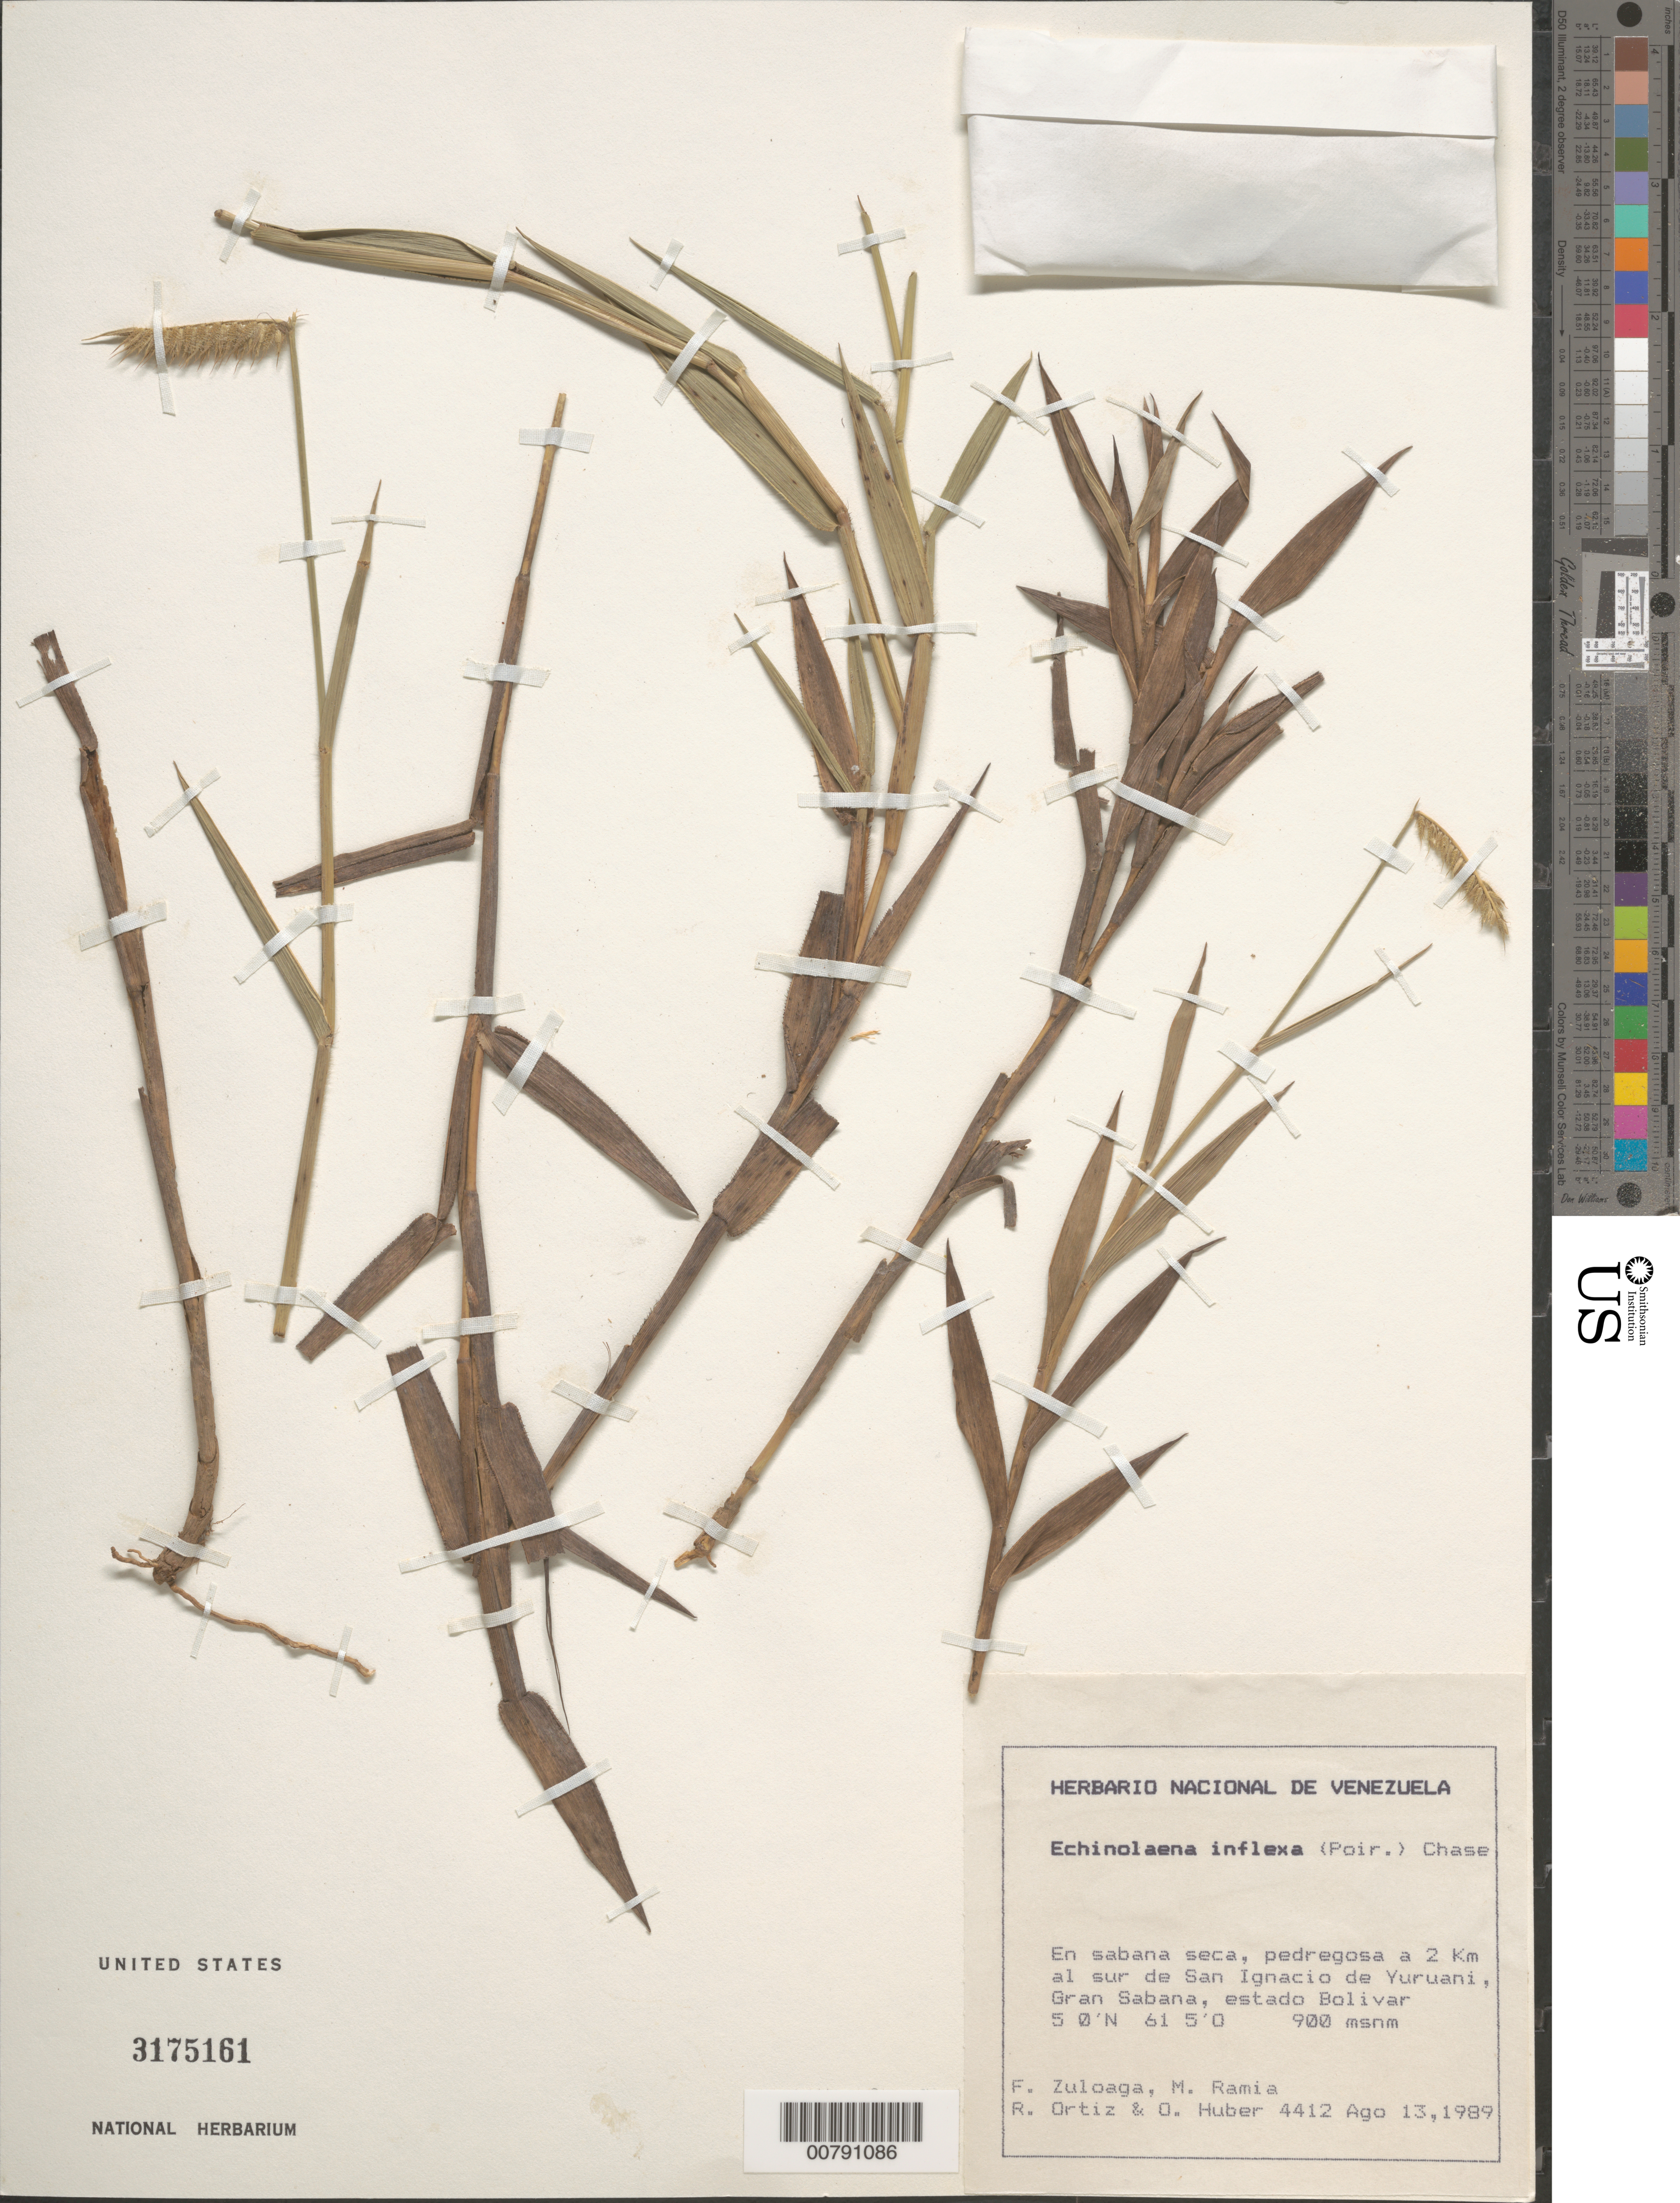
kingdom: Plantae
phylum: Tracheophyta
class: Liliopsida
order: Poales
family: Poaceae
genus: Echinolaena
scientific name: Echinolaena inflexa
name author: (Poir.) Chase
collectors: F. O. Zuloaga, M. Ramia, R. Ortíz & O. Huber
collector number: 4412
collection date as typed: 13-Aug-89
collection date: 1989-08-13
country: Venezuela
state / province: Bolívar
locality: Gran Sabana, 2 km al sur de San Ignacio de Yuruani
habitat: Dry savanna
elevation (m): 900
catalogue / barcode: US 3175161